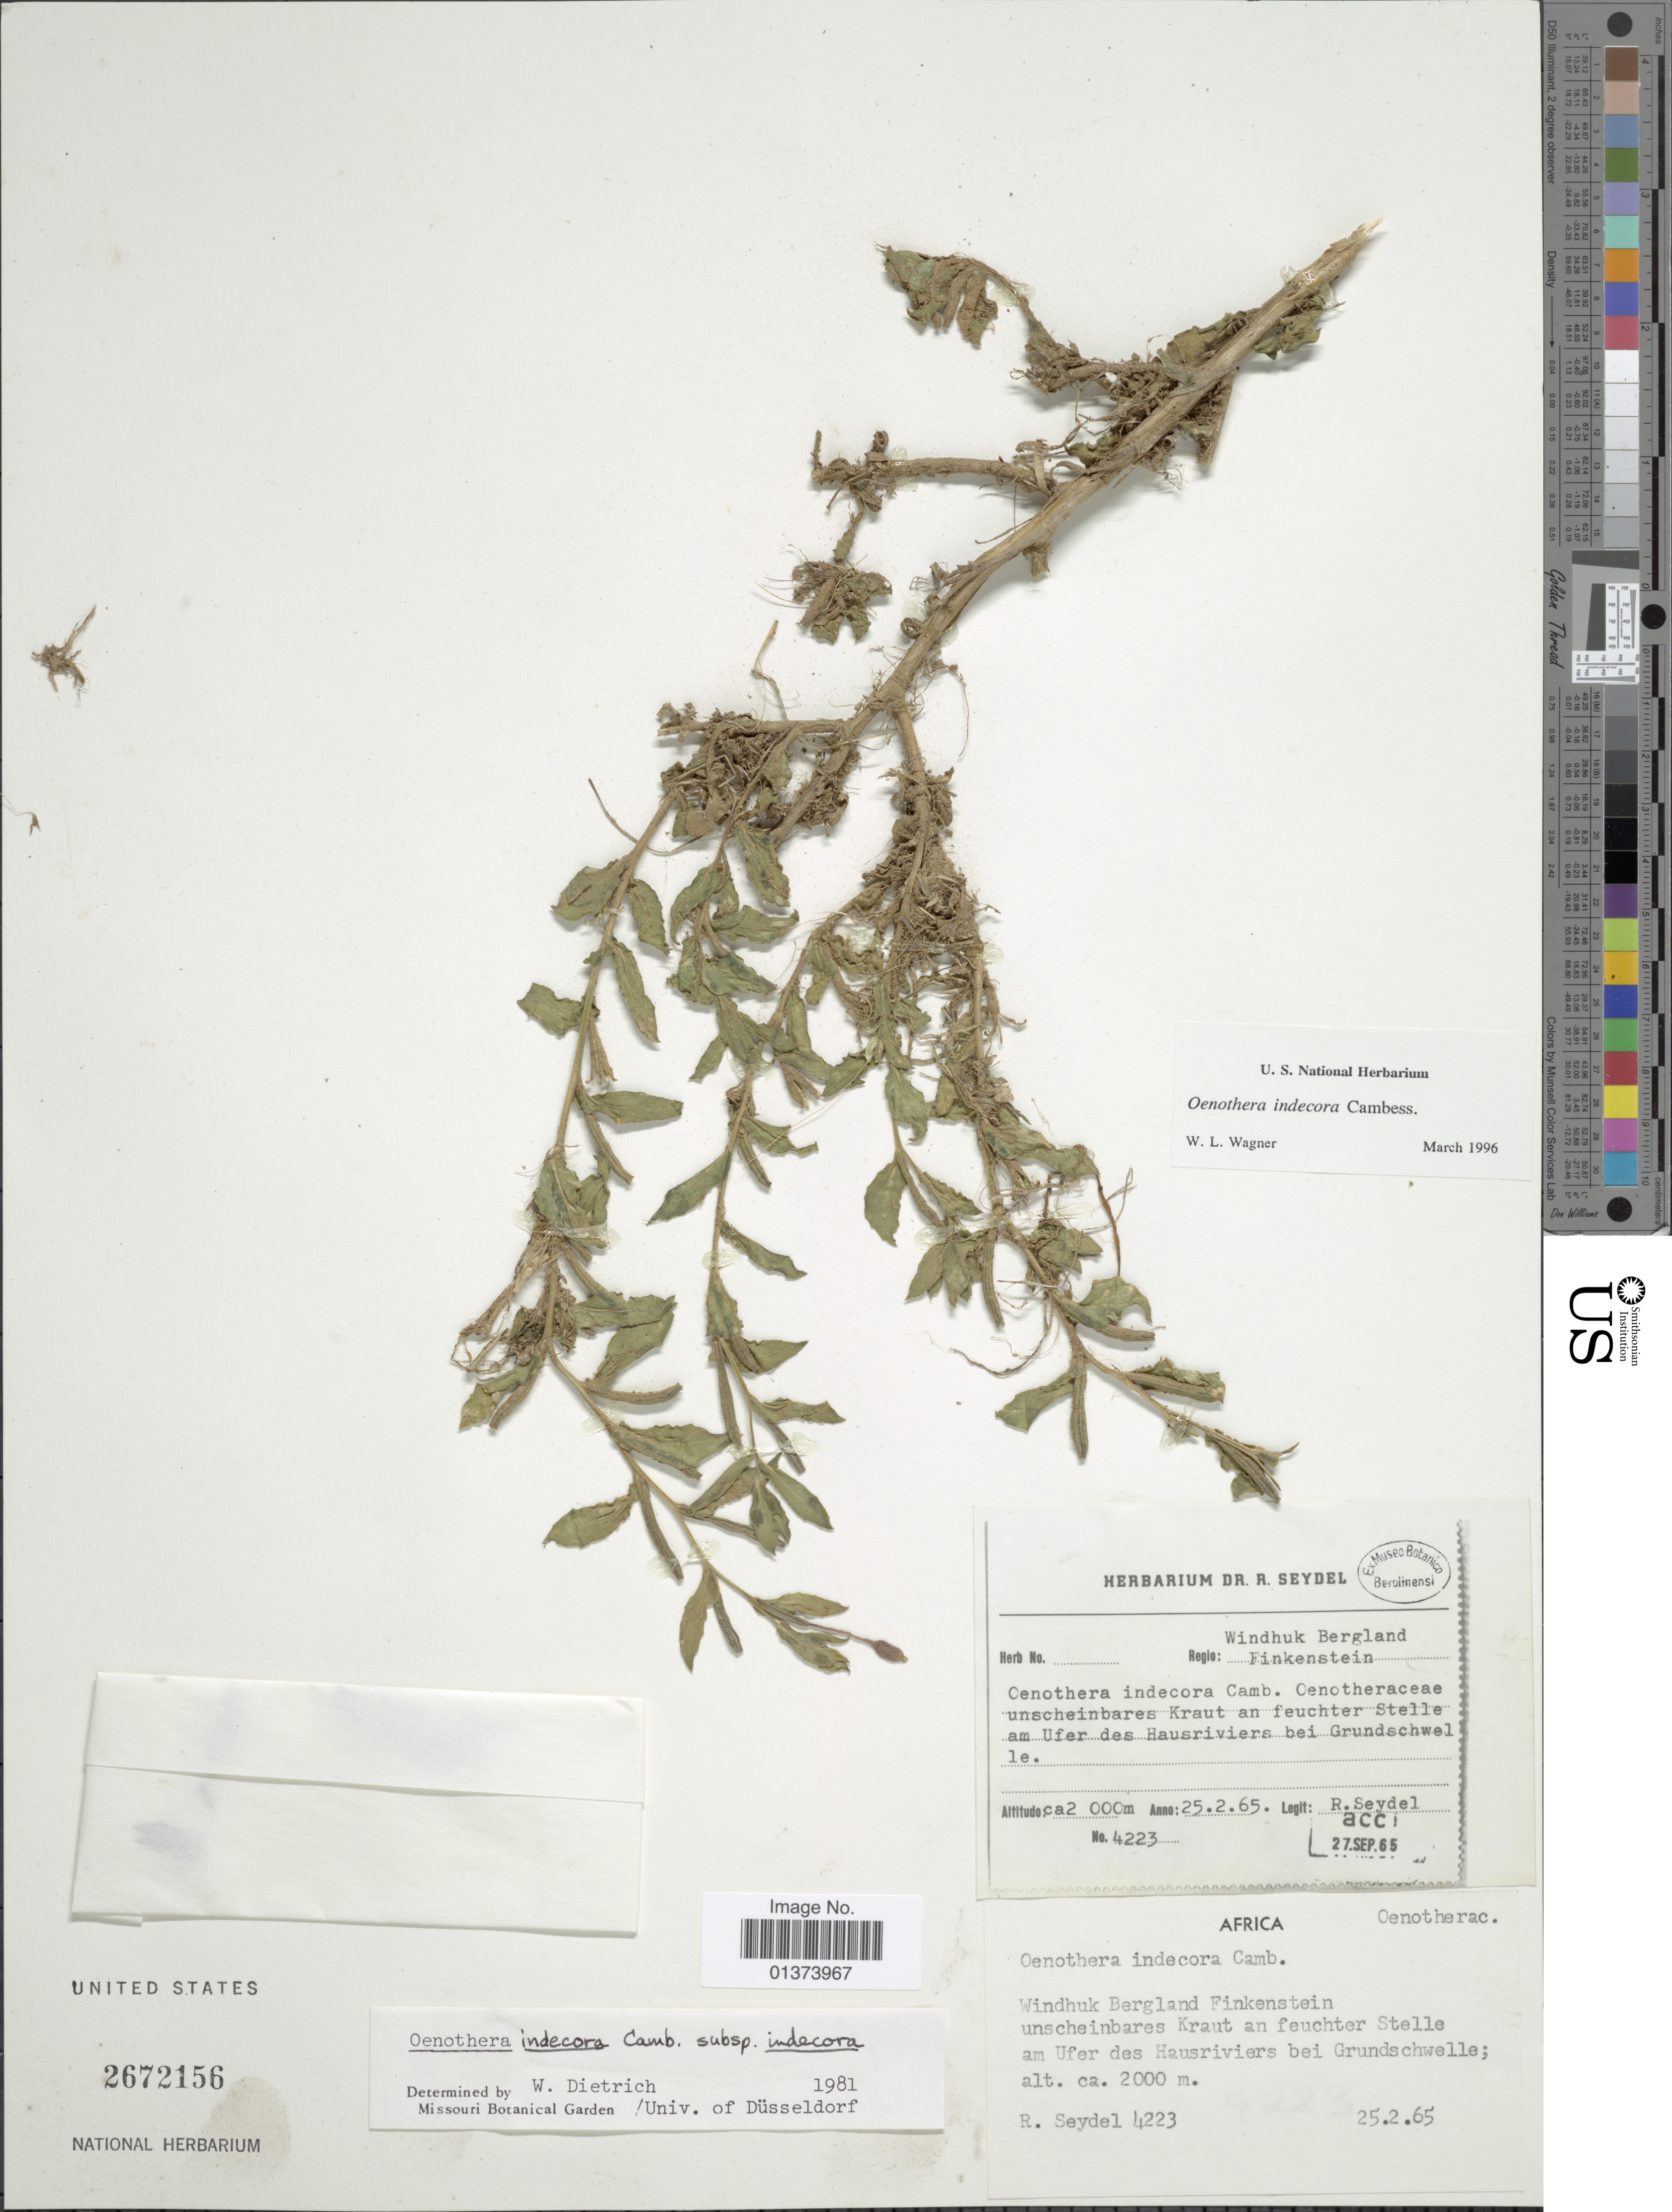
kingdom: Plantae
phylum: Tracheophyta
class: Magnoliopsida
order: Myrtales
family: Onagraceae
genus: Oenothera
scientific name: Oenothera indecora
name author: Cambess.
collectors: R. Seydel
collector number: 4223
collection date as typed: Transcribed d/m/y: 25/2/65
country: Namibia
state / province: Khomas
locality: Africa, Windhuk Bergland Finkenstein unscheinbares Kraut an feuchter Stelle am Ufer des Hausriviers bei Grundschwelle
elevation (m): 2000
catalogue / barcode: US 2672156